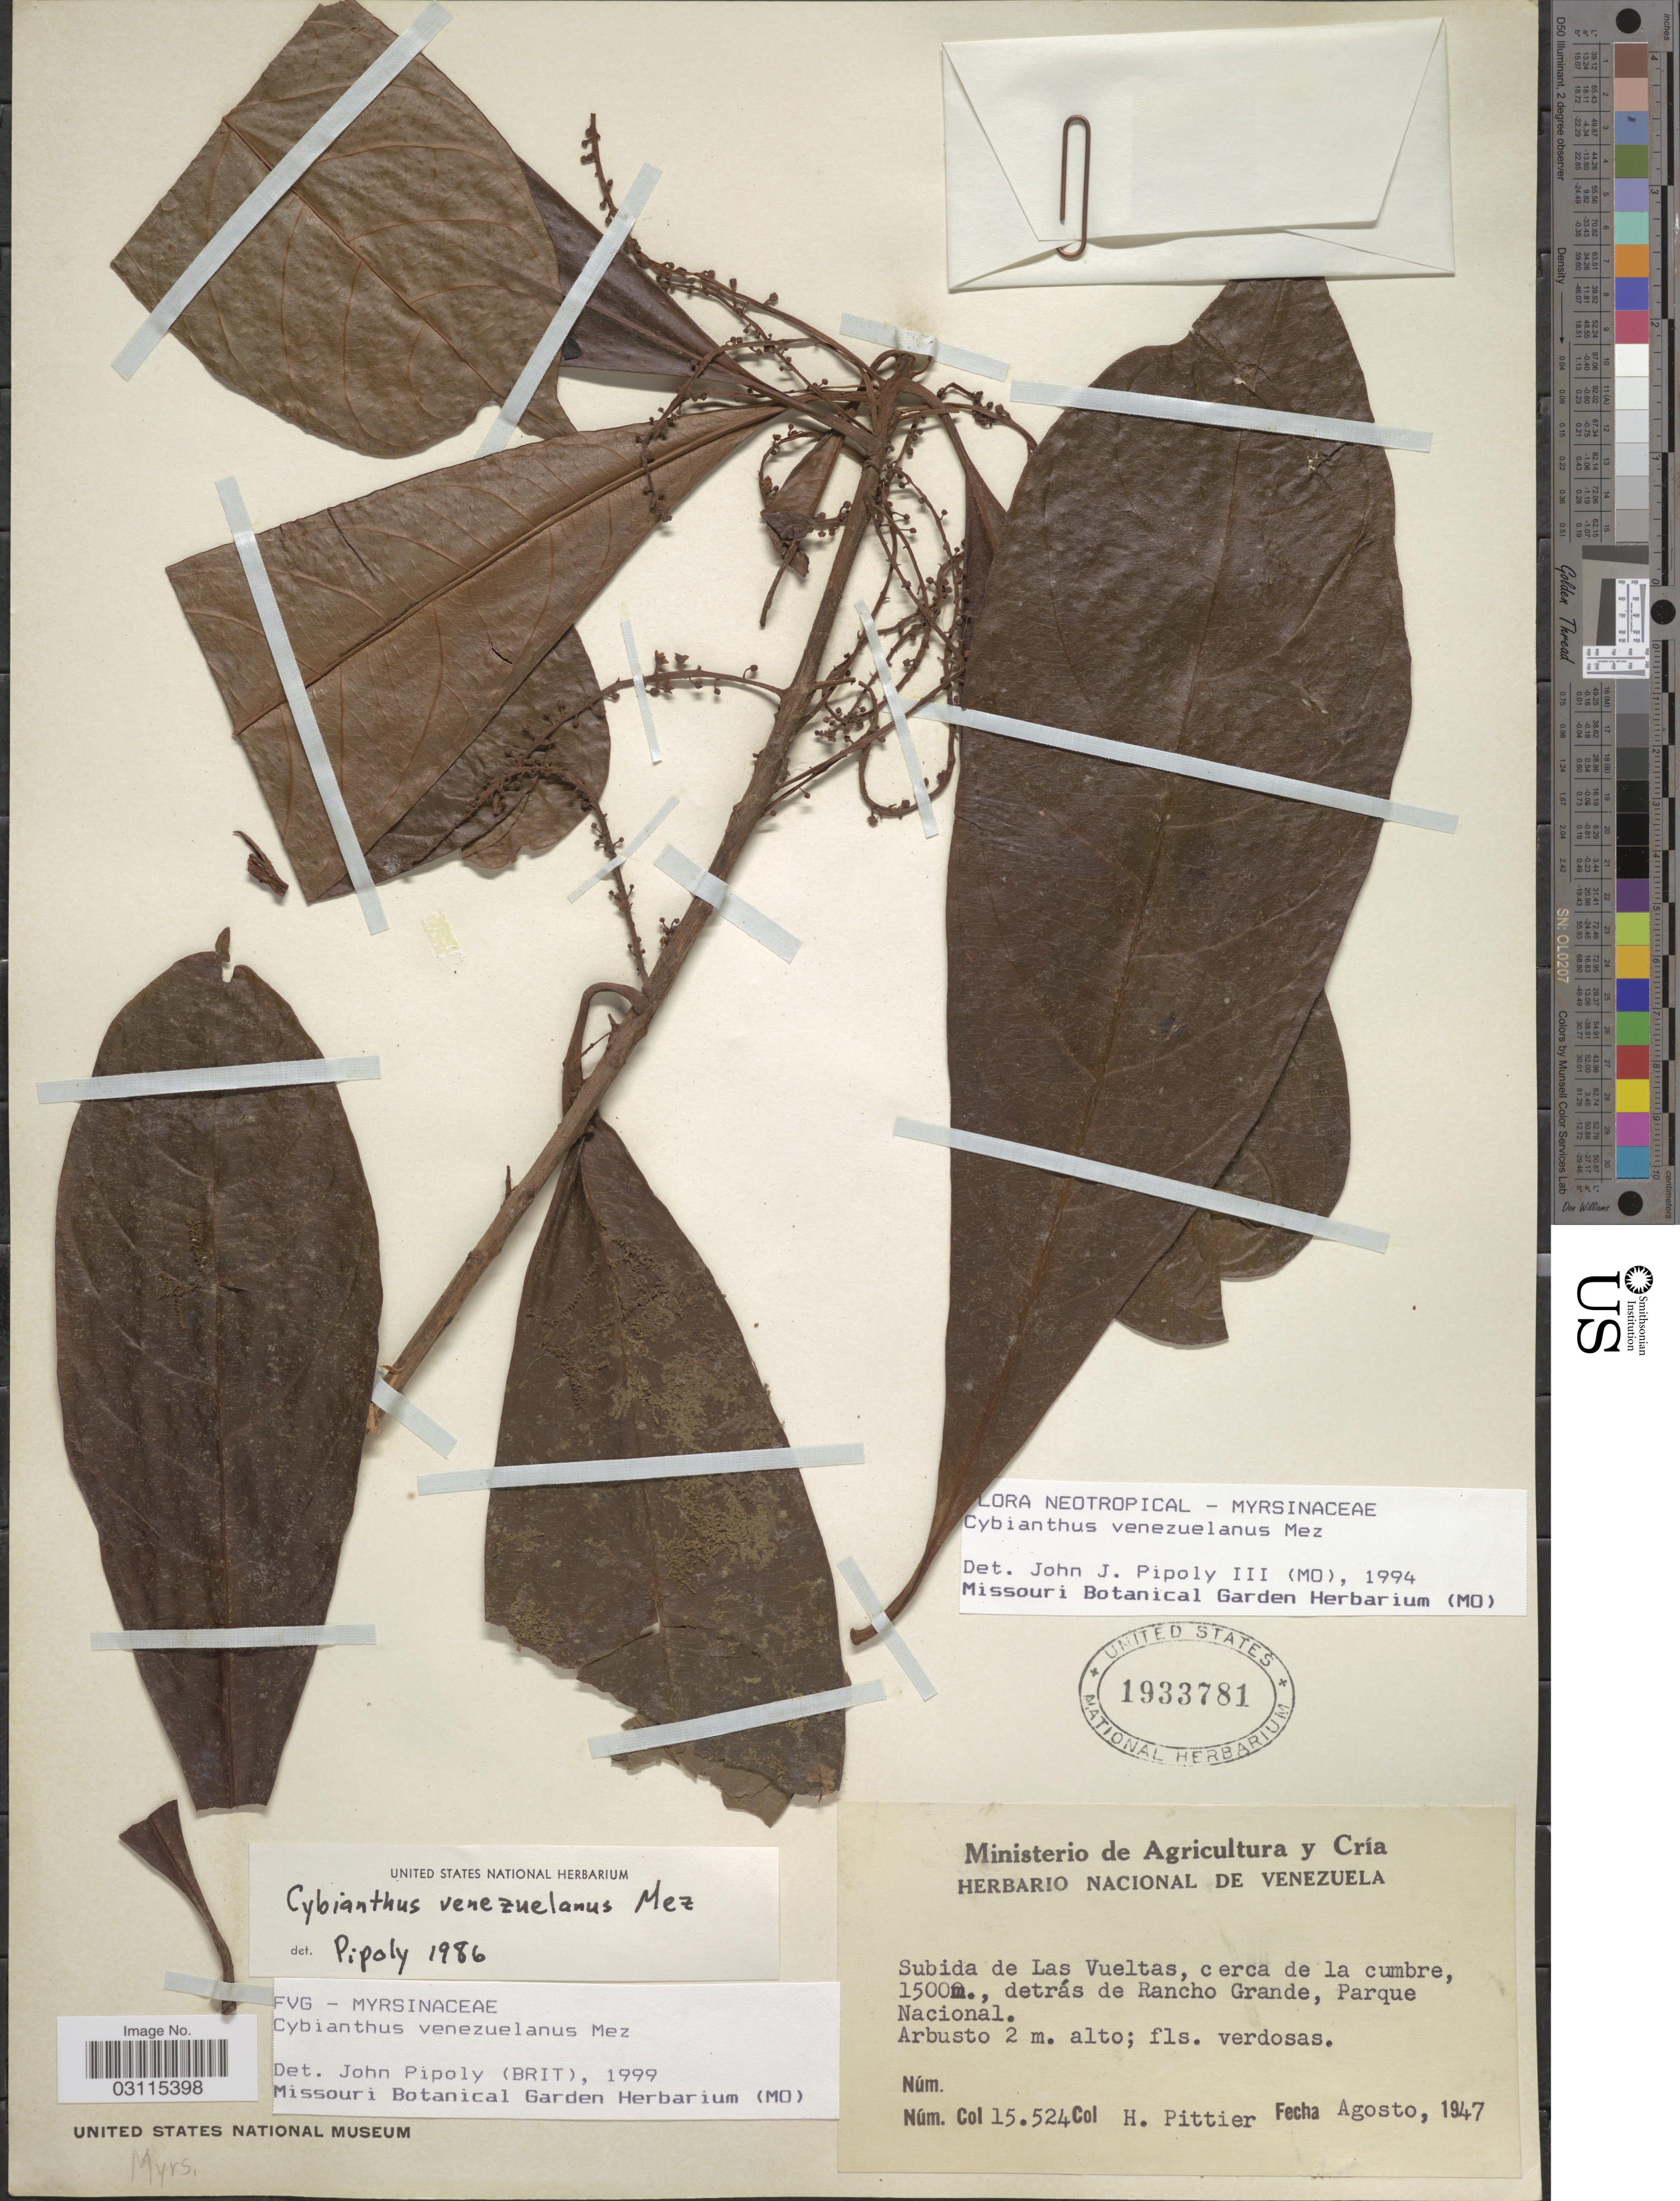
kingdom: Plantae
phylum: Tracheophyta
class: Magnoliopsida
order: Ericales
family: Primulaceae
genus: Cybianthus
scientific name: Cybianthus venezuelanus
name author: Mez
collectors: H. F. Pittier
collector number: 15524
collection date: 1947-08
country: Venezuela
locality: Subida de Las Vueltas, cerca de la cumbre, detrás de Rancho Grande, Parque Nacional.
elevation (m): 1500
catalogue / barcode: US 1933781